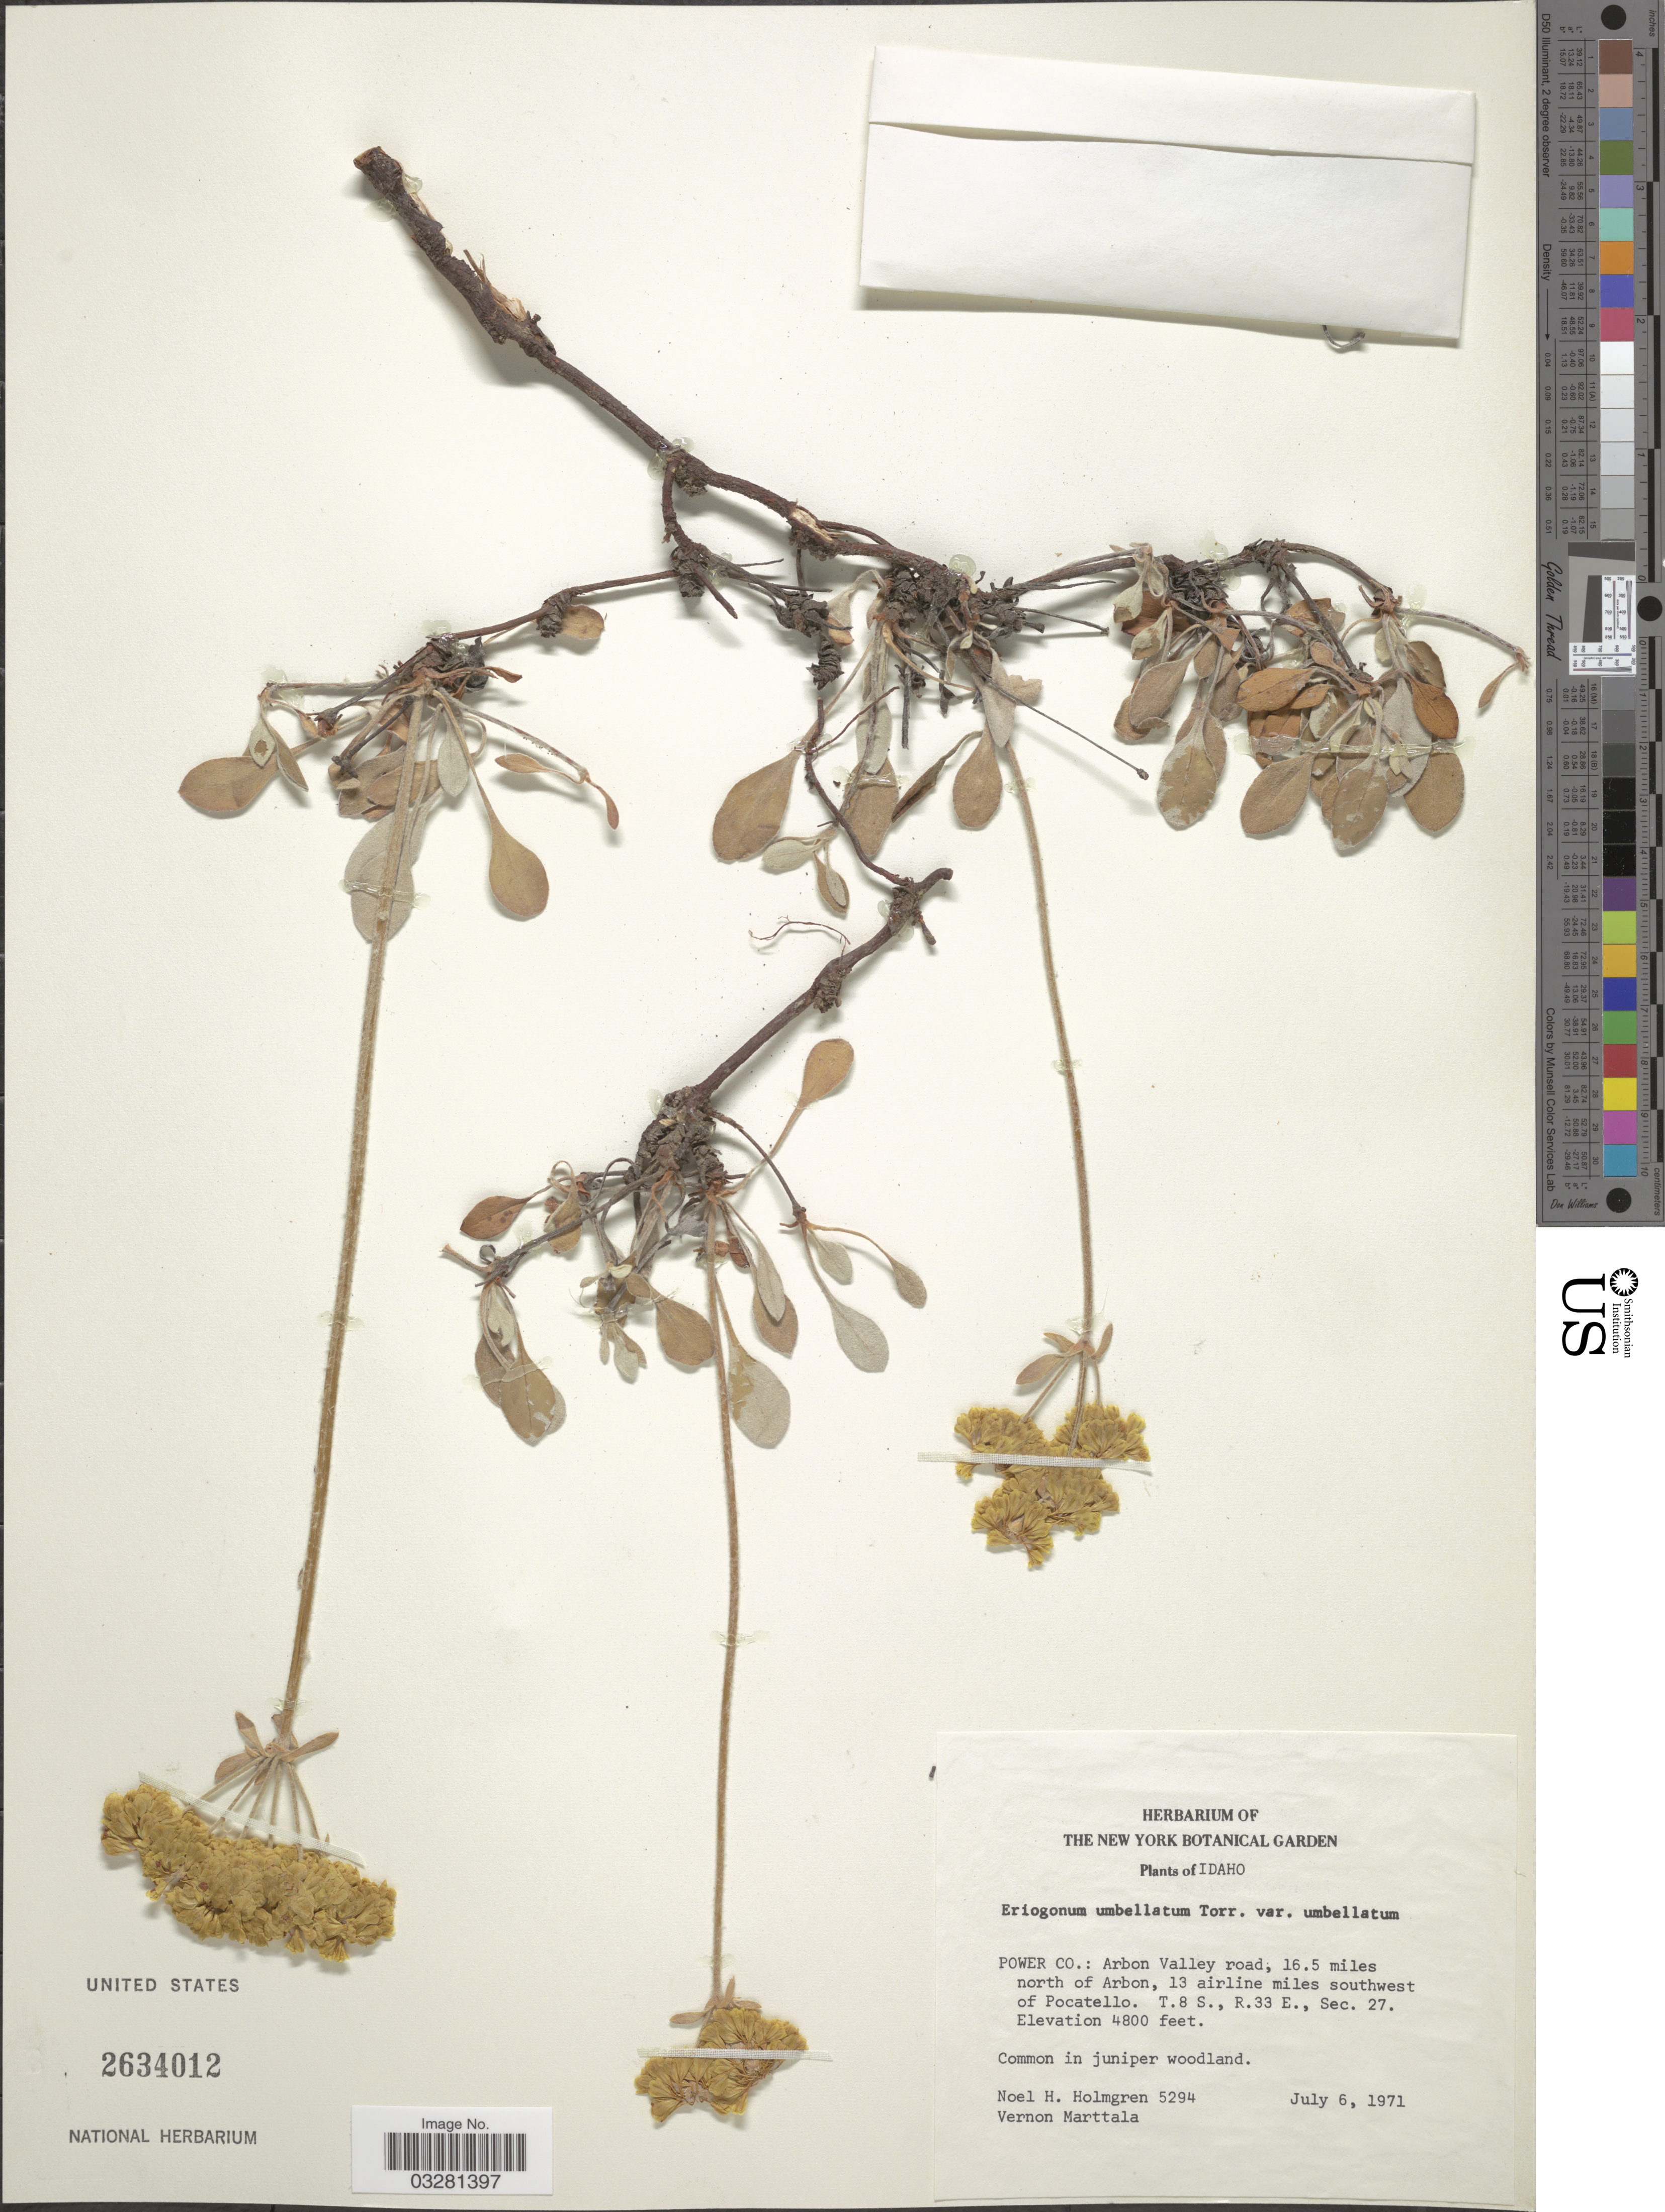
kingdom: Plantae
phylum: Tracheophyta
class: Magnoliopsida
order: Caryophyllales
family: Polygonaceae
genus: Eriogonum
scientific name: Eriogonum umbellatum var. umbellatum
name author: Torr.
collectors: N. H. Holmgren & V. Marttala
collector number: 5294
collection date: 1971-07-06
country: United States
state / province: Idaho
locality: Power Co.: Arbon Valley road, 16.5 miles north of Arbon, 13 airline miles southwest of Pocatello. T.8S., R.33E., Sec. 27.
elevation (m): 1463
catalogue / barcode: US 2634012